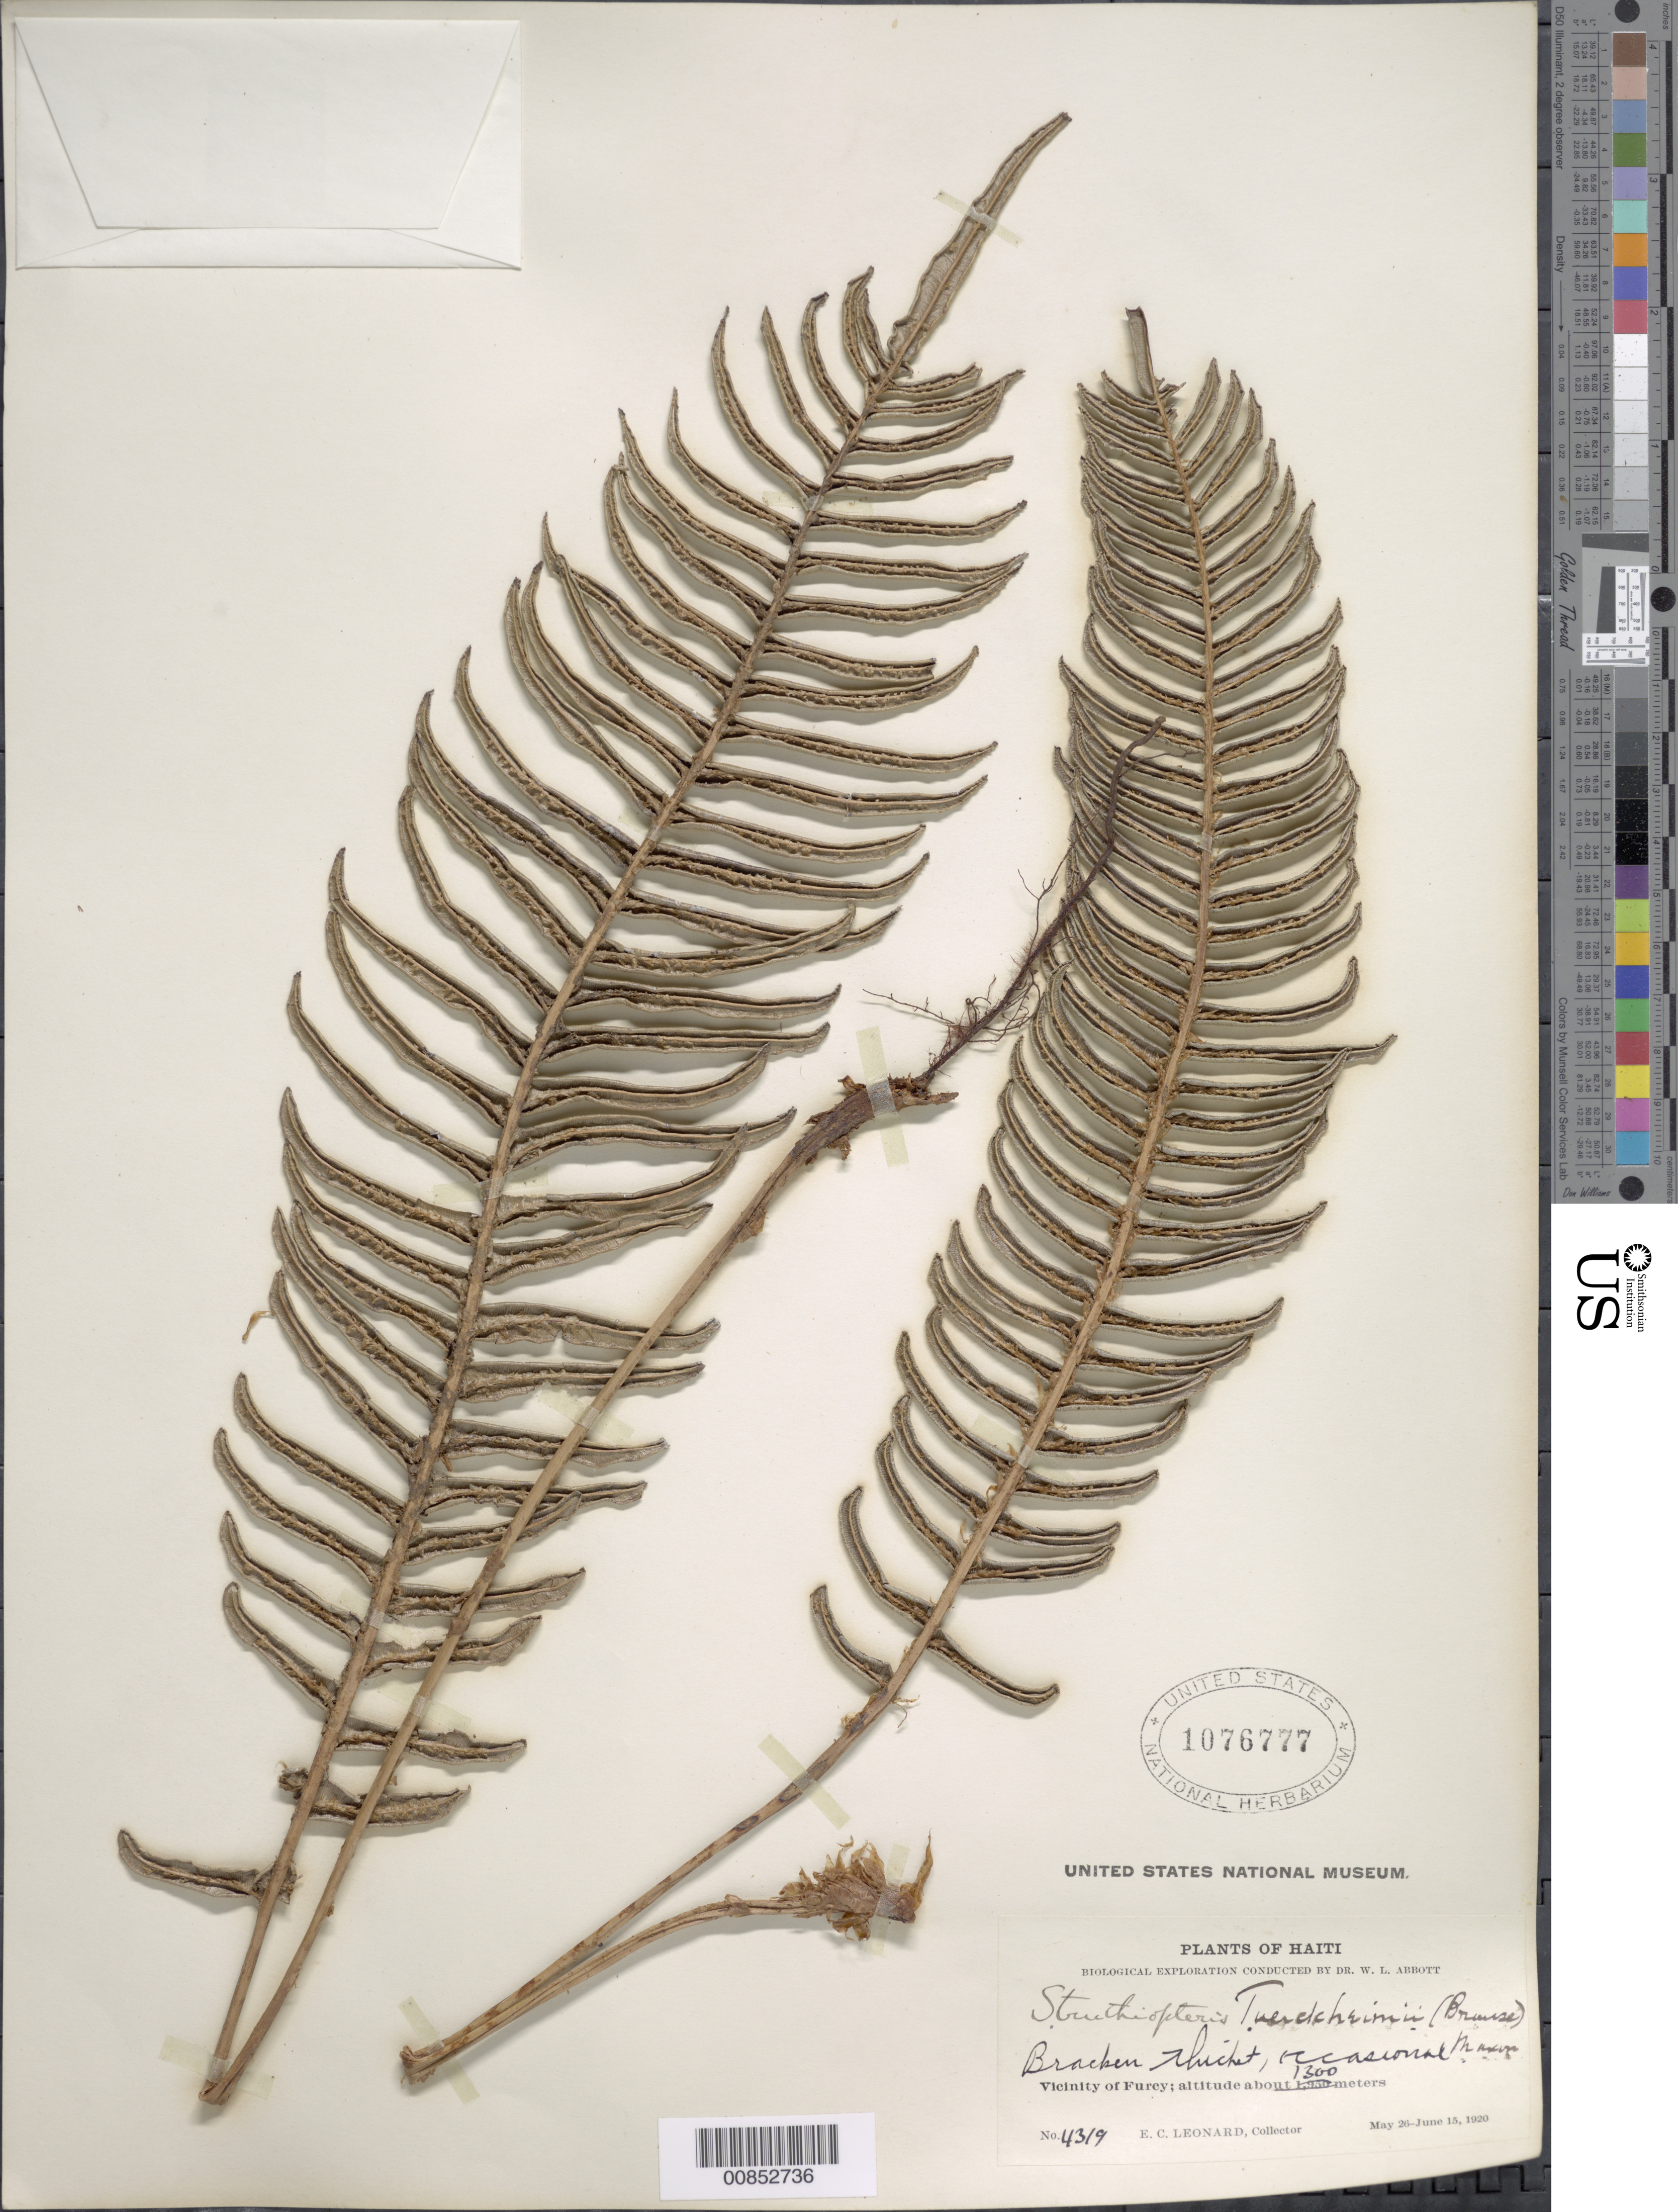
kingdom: Plantae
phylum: Tracheophyta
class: Polypodiopsida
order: Polypodiales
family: Blechnaceae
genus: Blechnum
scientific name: Blechnum tuerckheimii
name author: Brause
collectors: E. C. Leonard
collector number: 4319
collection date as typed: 26 May 1920 to 15 Jun 1920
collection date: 1920-05-26/1920-06-15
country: Haiti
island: Hispaniola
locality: Furcy vicinity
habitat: Bracken thicket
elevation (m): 1300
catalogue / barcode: US 1076777